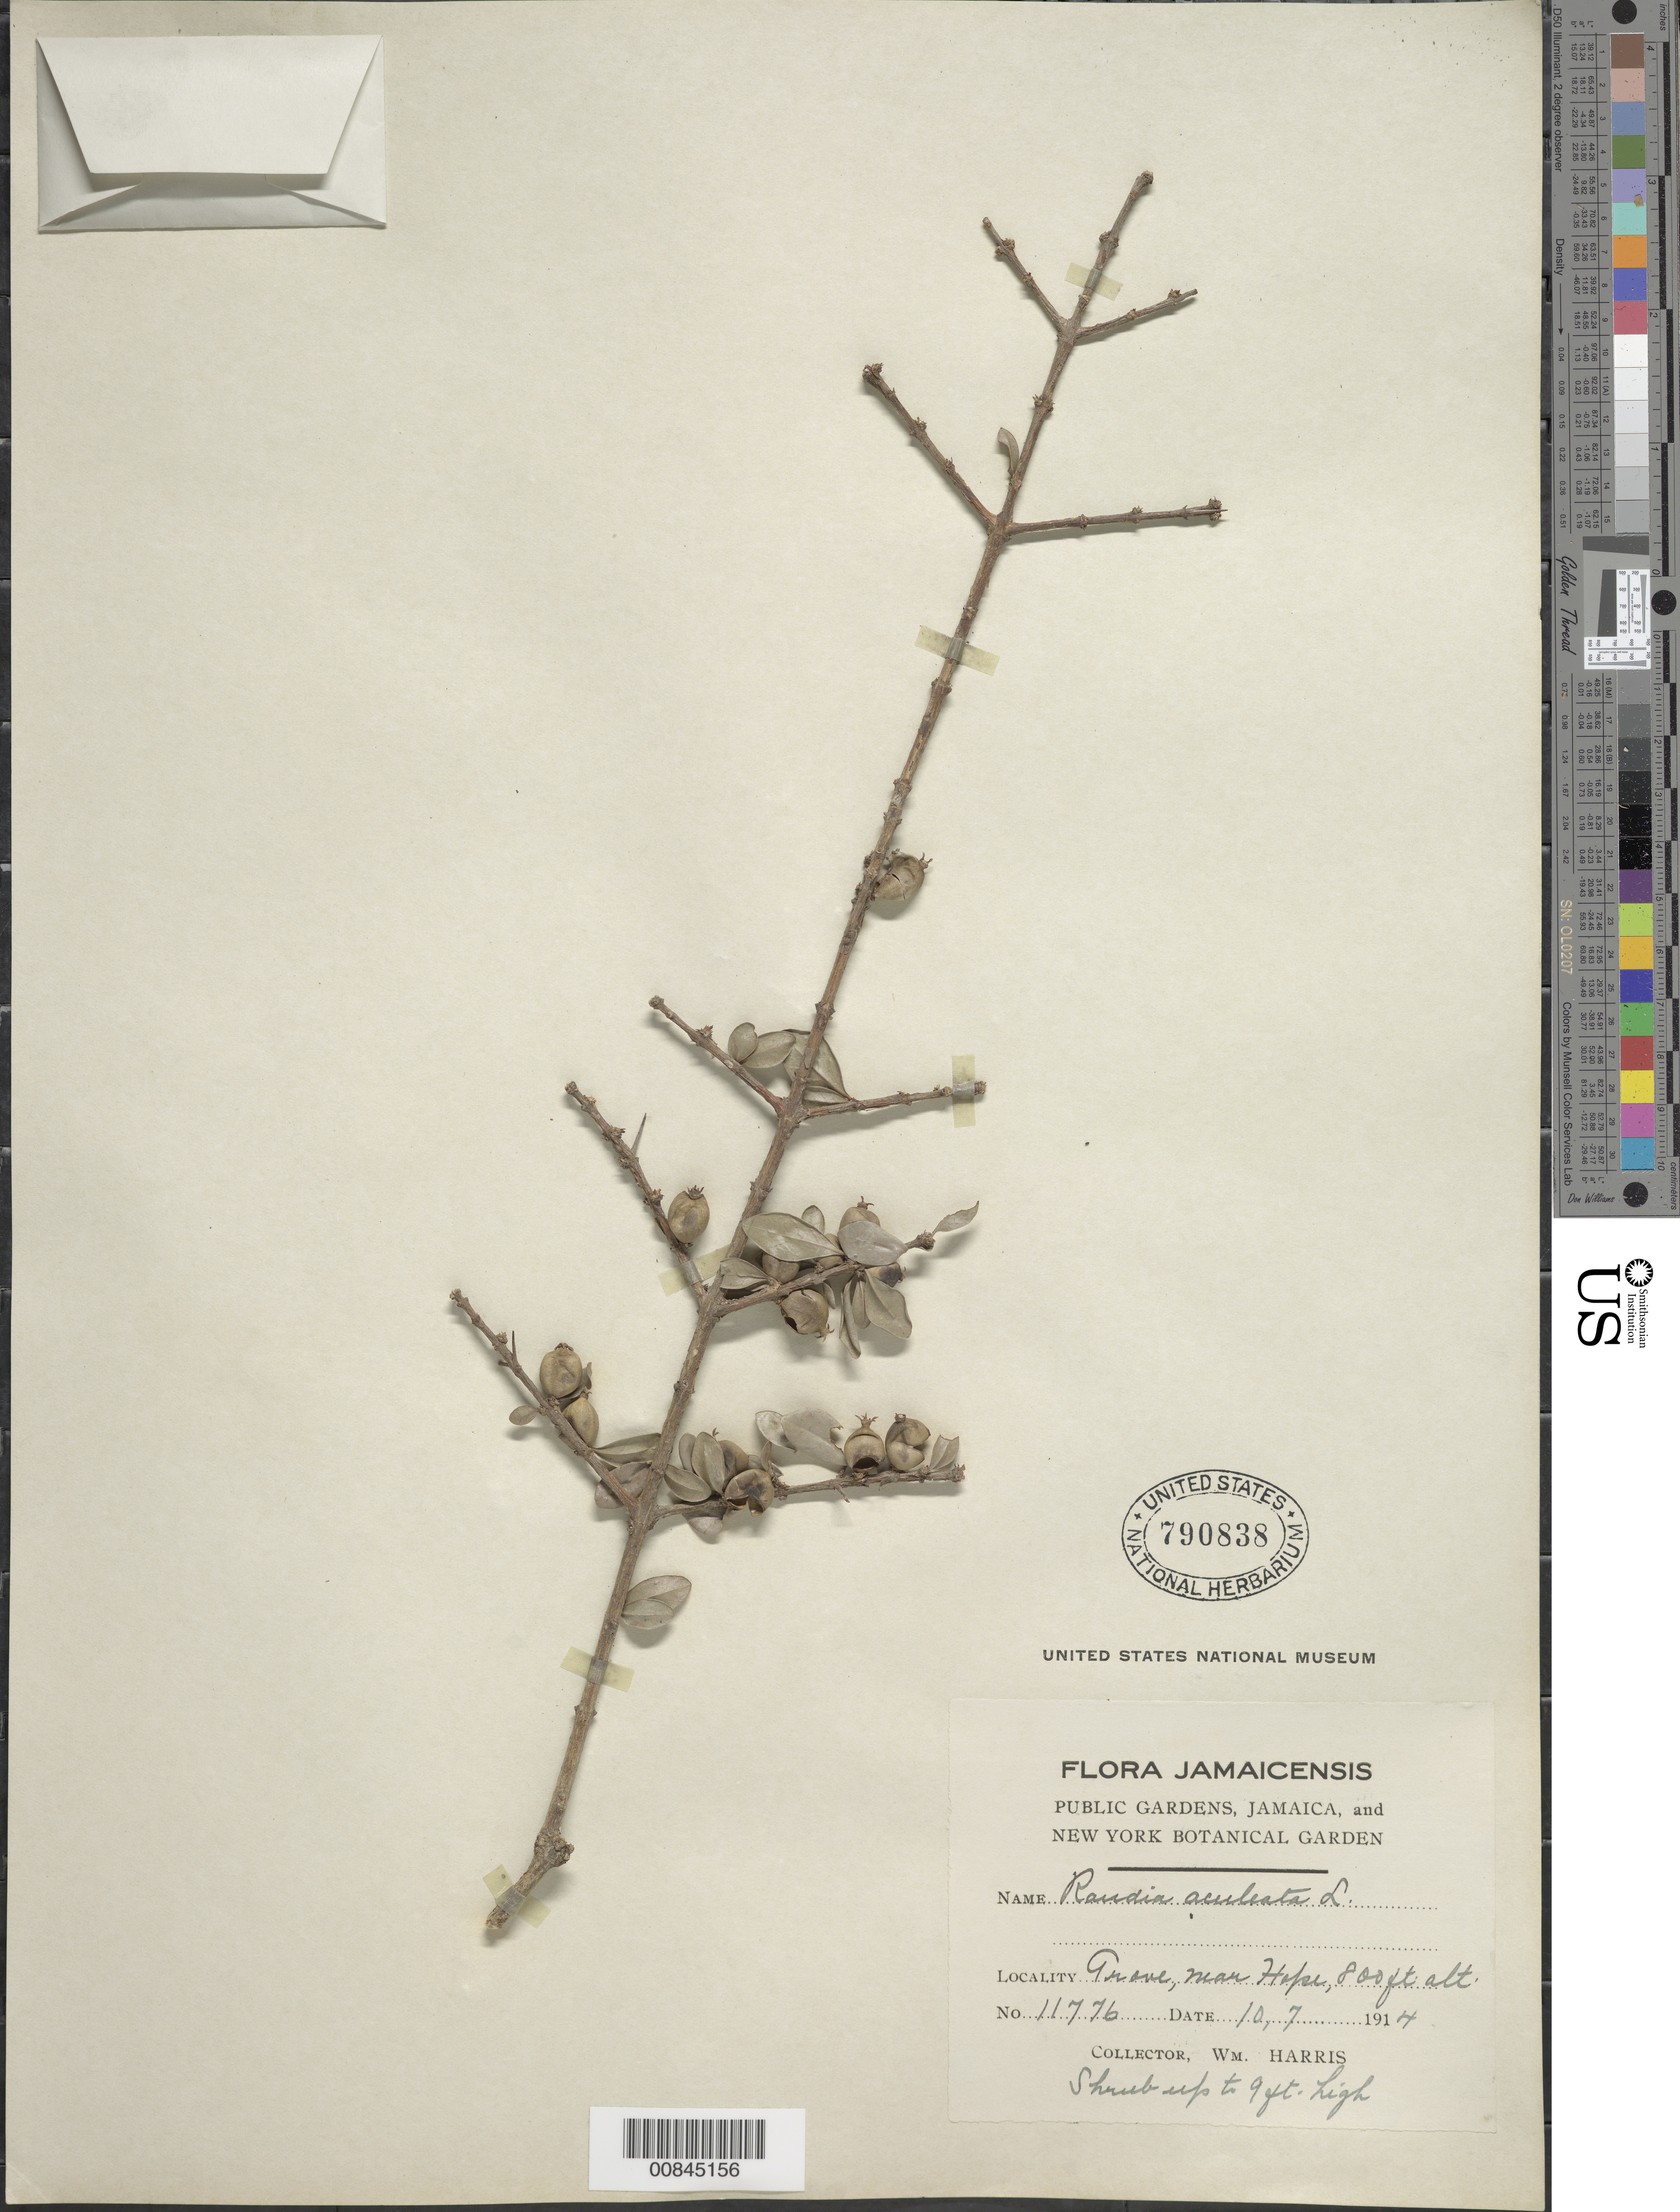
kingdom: Plantae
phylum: Tracheophyta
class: Magnoliopsida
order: Gentianales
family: Rubiaceae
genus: Randia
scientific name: Randia aculeata var. aculeata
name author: L.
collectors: W. H. Harris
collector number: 11776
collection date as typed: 10 Jul 1914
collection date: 1914-07-10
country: Jamaica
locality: Near Hope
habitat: Grove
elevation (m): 244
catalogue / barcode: US 790838